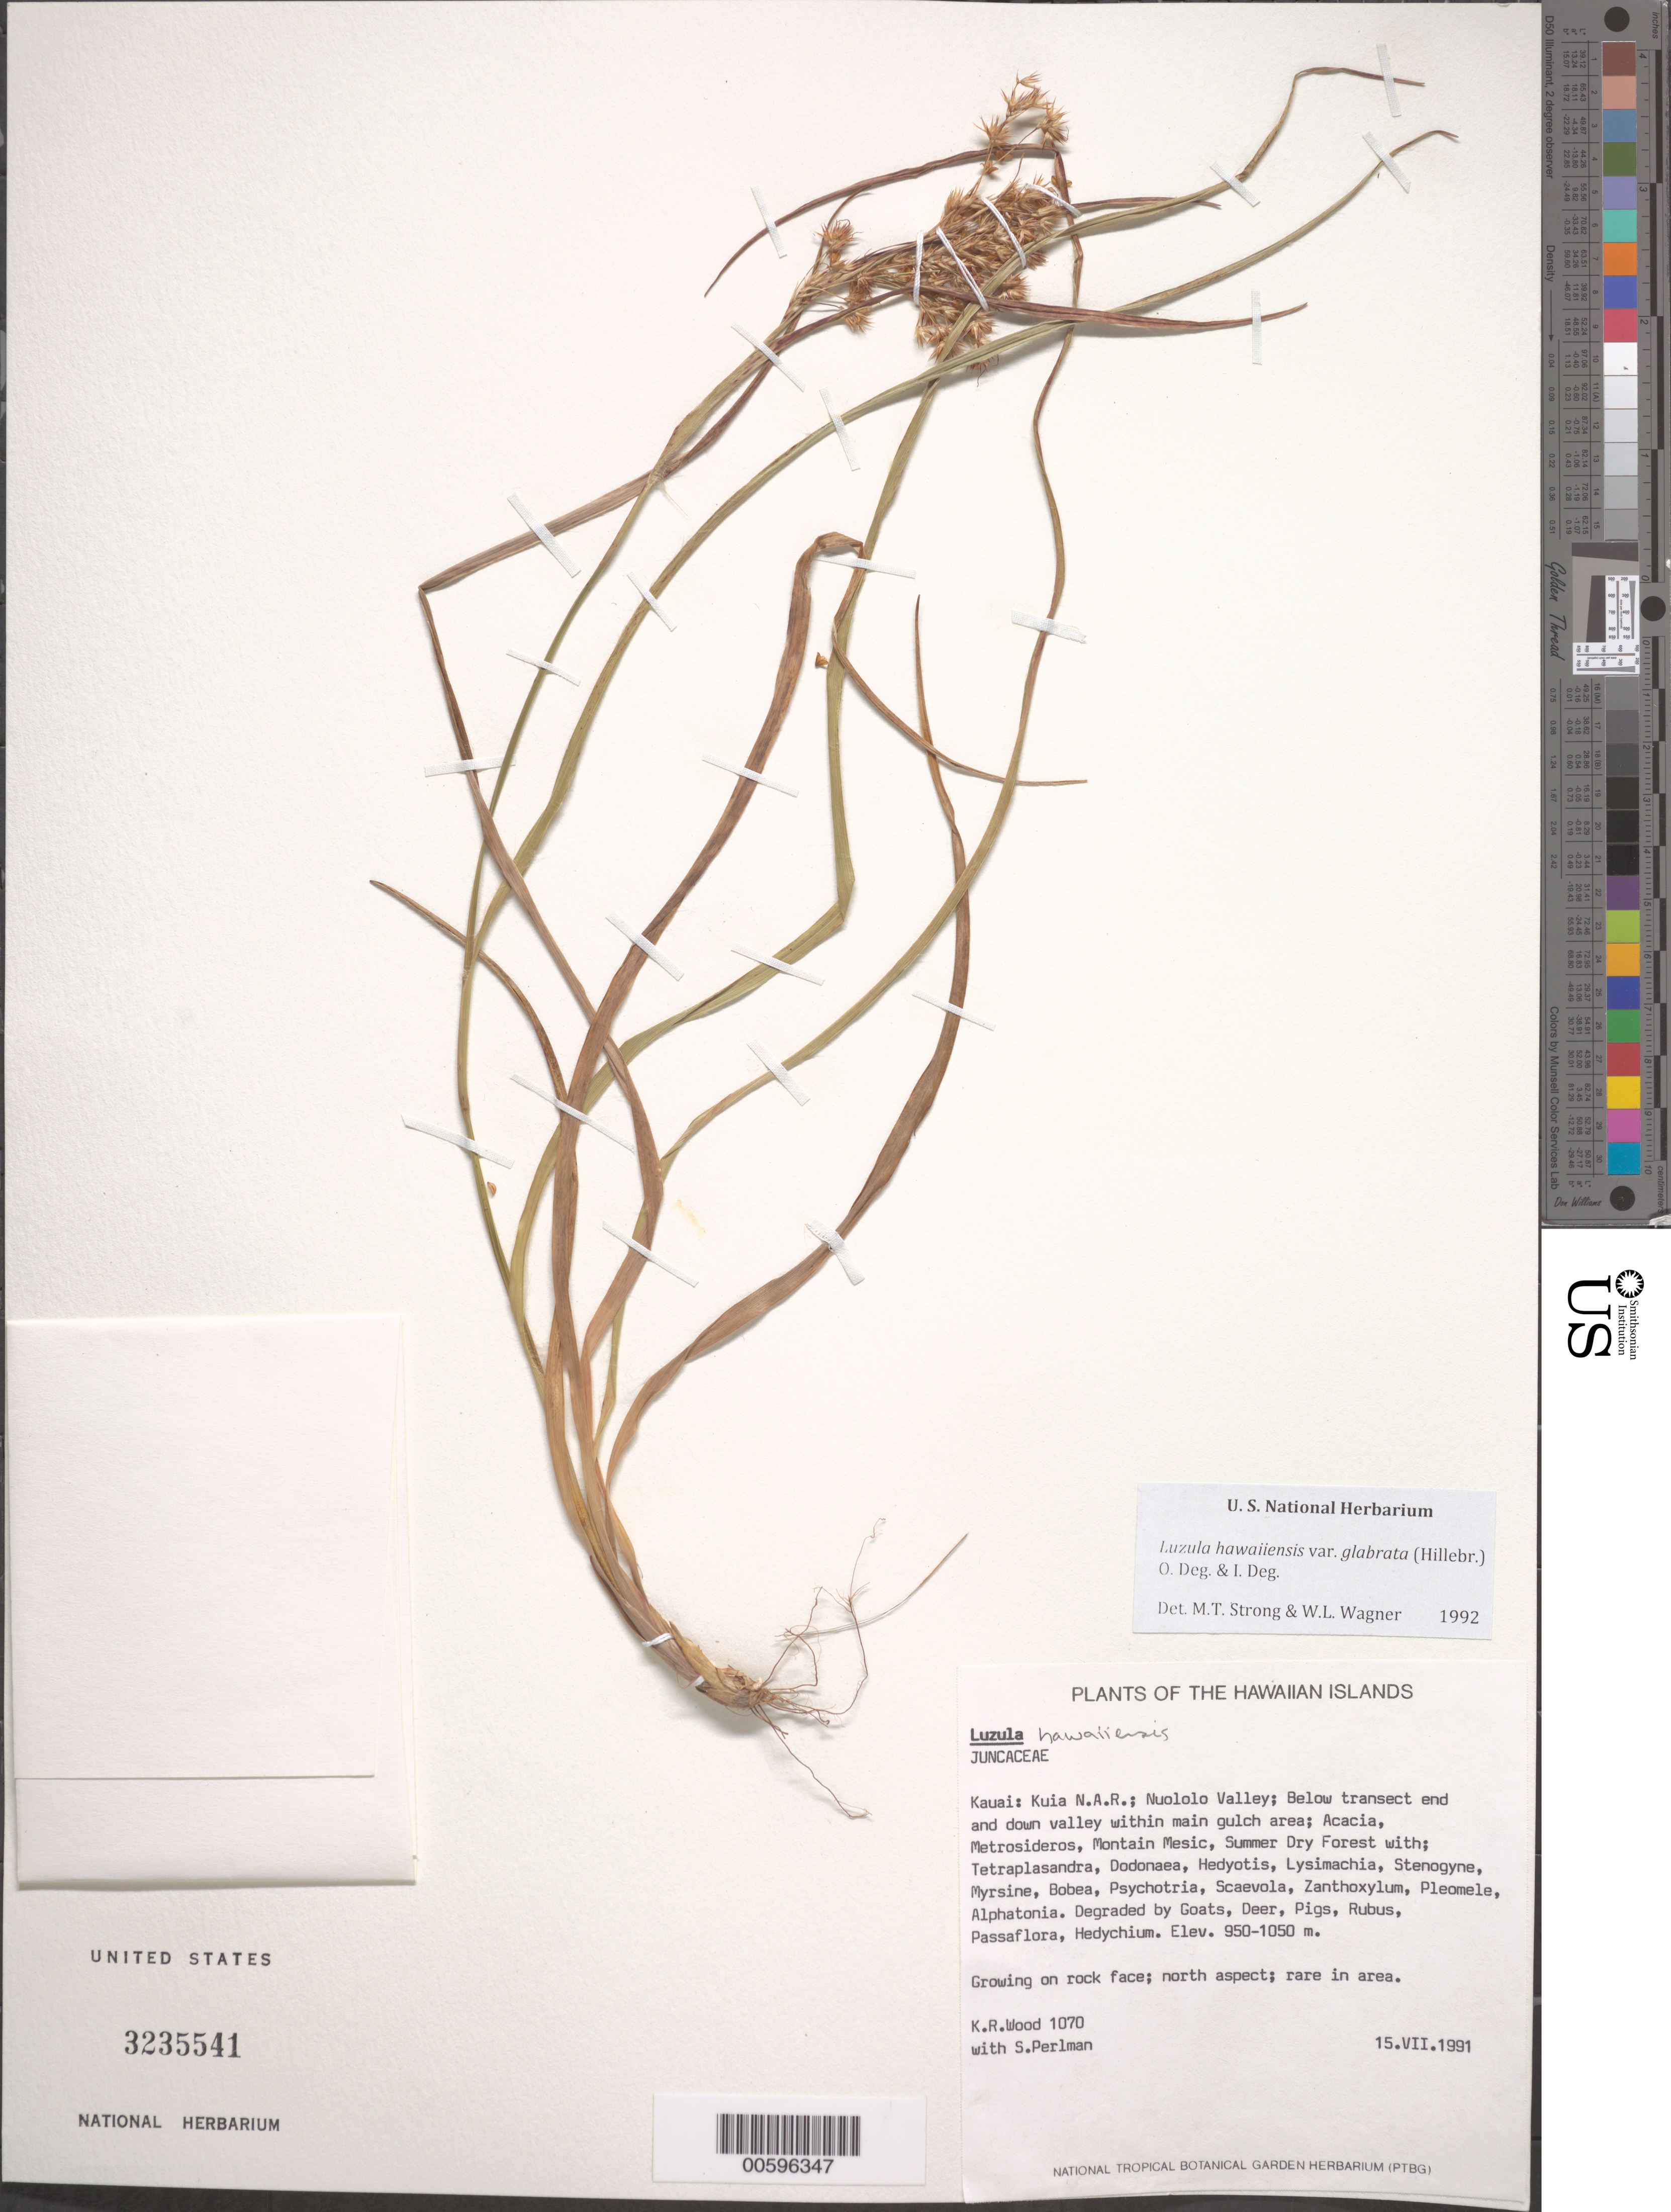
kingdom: Plantae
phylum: Tracheophyta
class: Liliopsida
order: Poales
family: Juncaceae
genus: Luzula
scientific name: Luzula hawaiiensis var. glabrata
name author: (Hillebr.) O. Deg. & I. Deg.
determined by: Wagner, W. L.; Strong, M. T.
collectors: K. R. Wood & S. P. Perlman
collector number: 1070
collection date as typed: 15 Jul 1991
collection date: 1991-07-15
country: United States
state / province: Hawaii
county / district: Kaui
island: Kaua'i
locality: Kuia N.A.R.; Nuololo Valley; Below transect end and down valley within main gulch area.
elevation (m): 950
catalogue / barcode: US 3235541